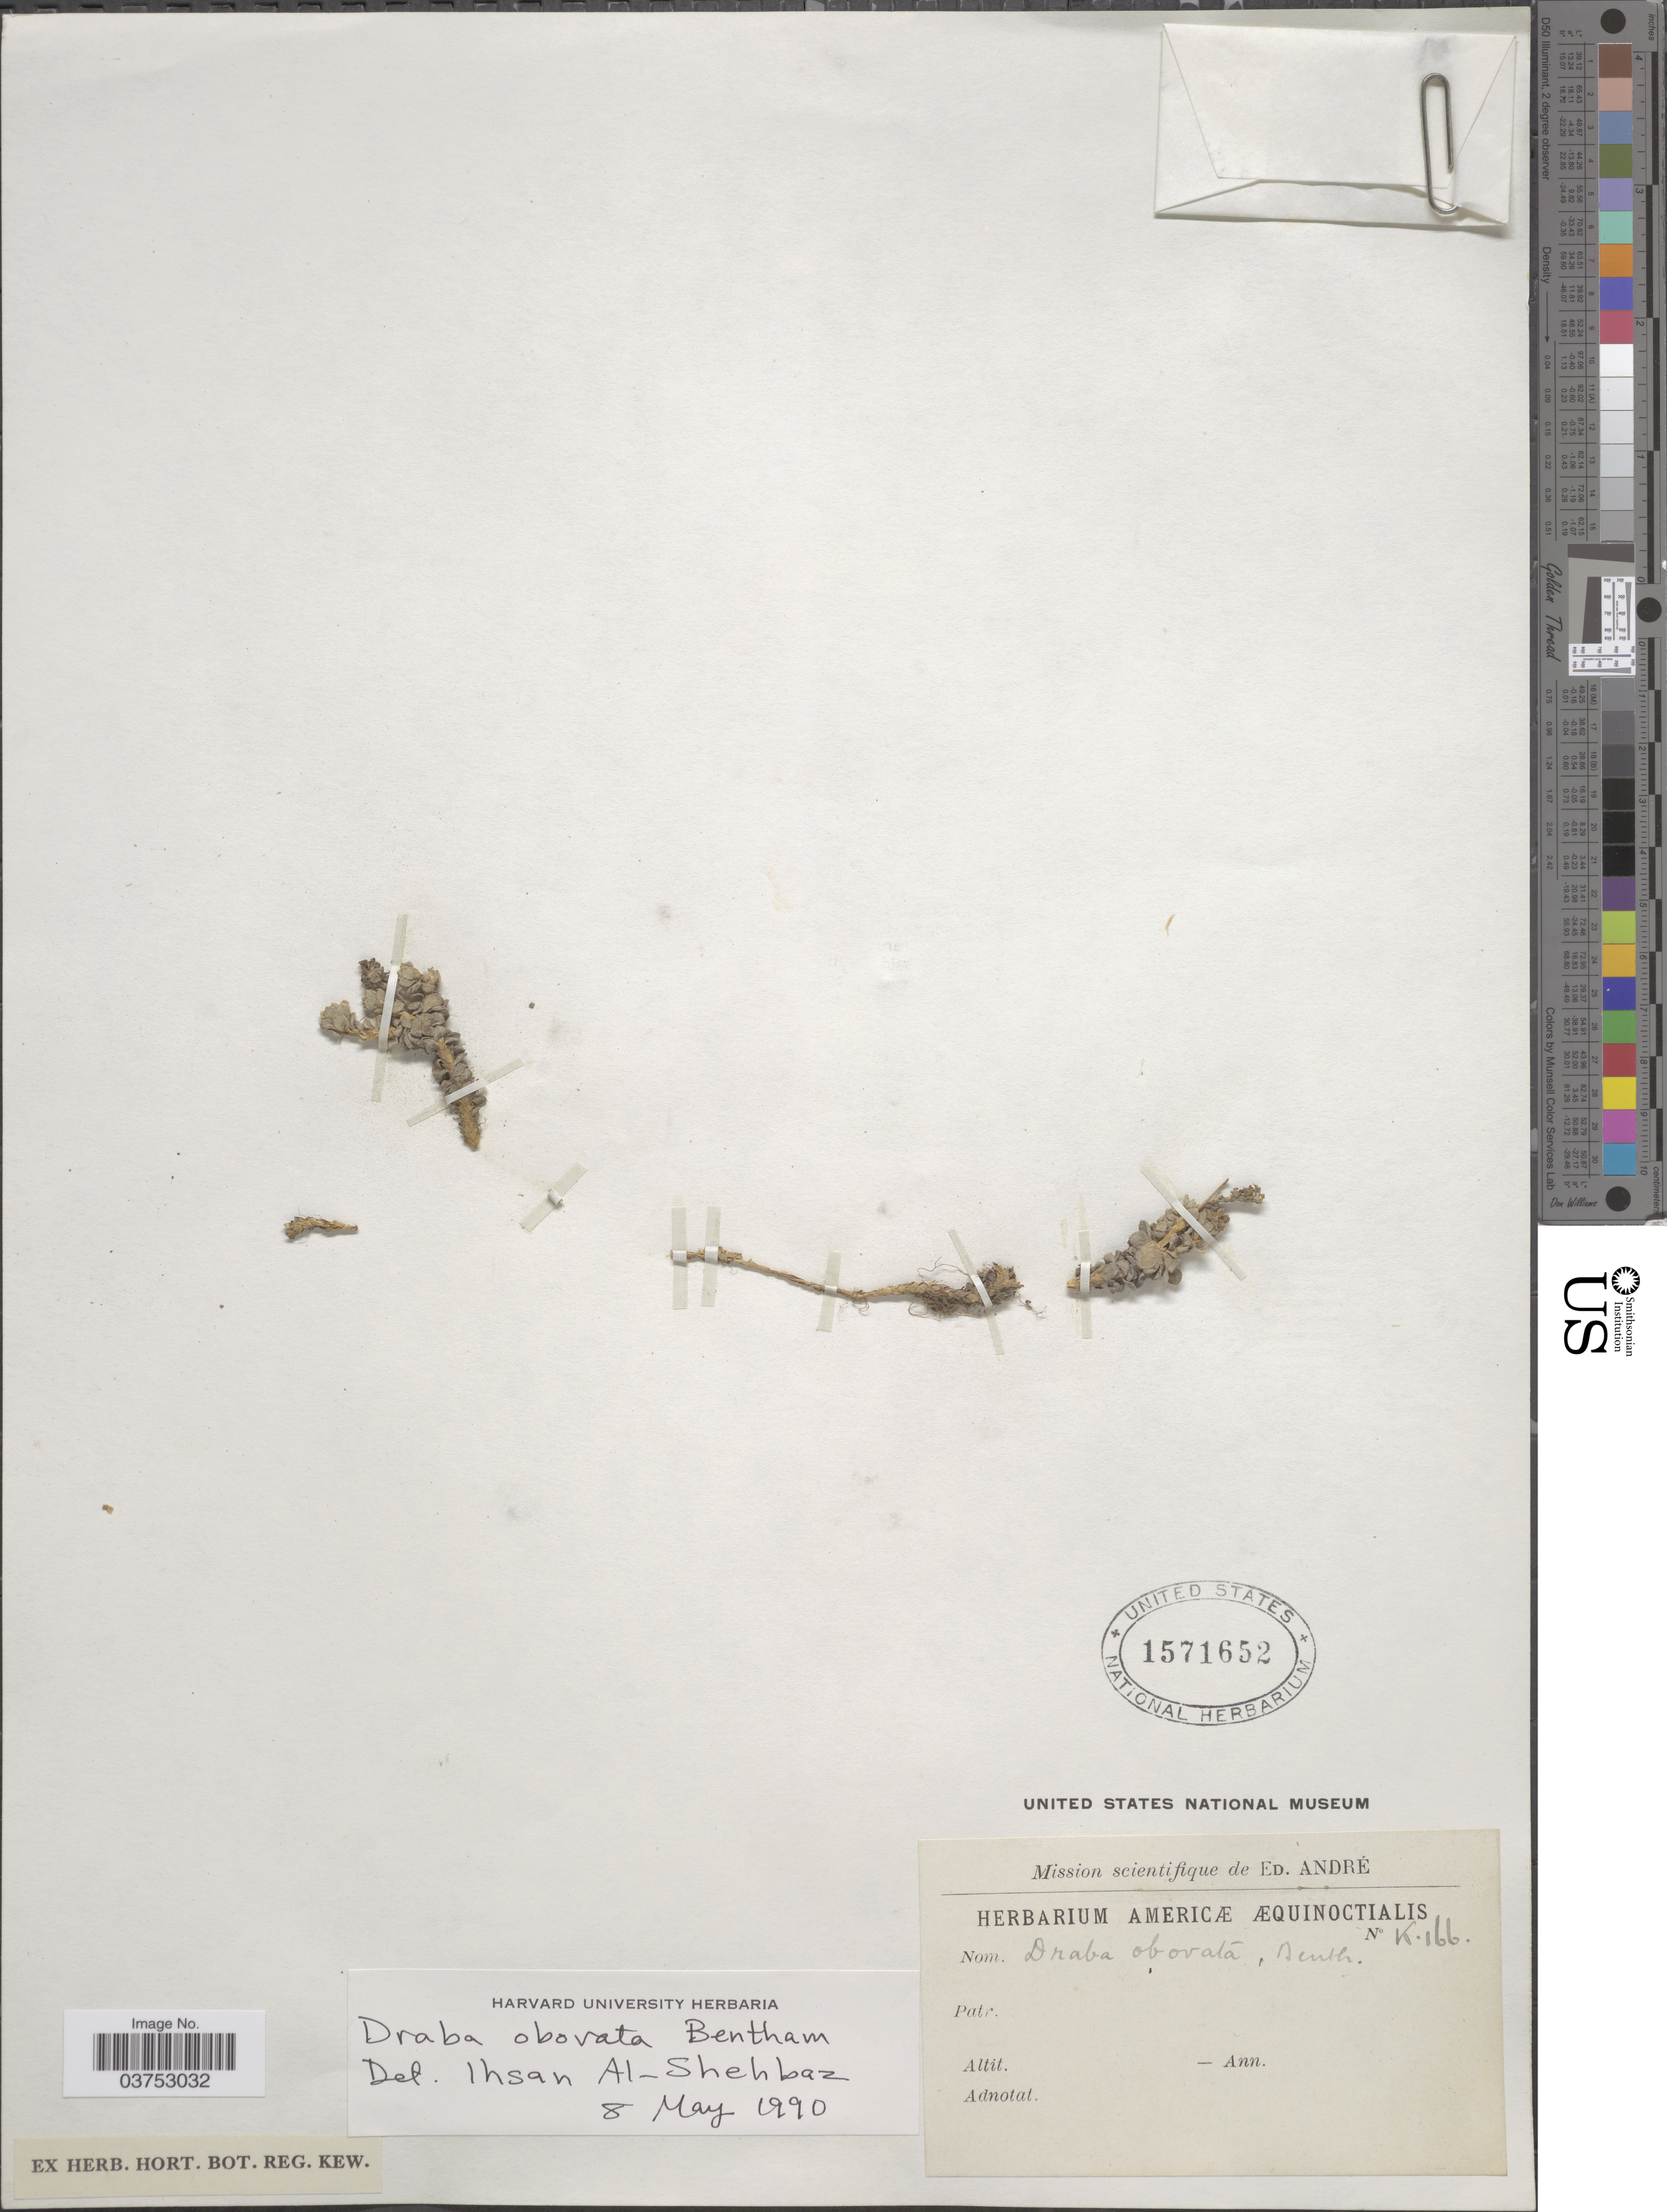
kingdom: Plantae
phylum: Tracheophyta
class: Magnoliopsida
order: Brassicales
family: Brassicaceae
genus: Draba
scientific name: Draba obovata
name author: (A. Gray) Benth.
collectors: É. F. André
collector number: K166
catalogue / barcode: US 1571652